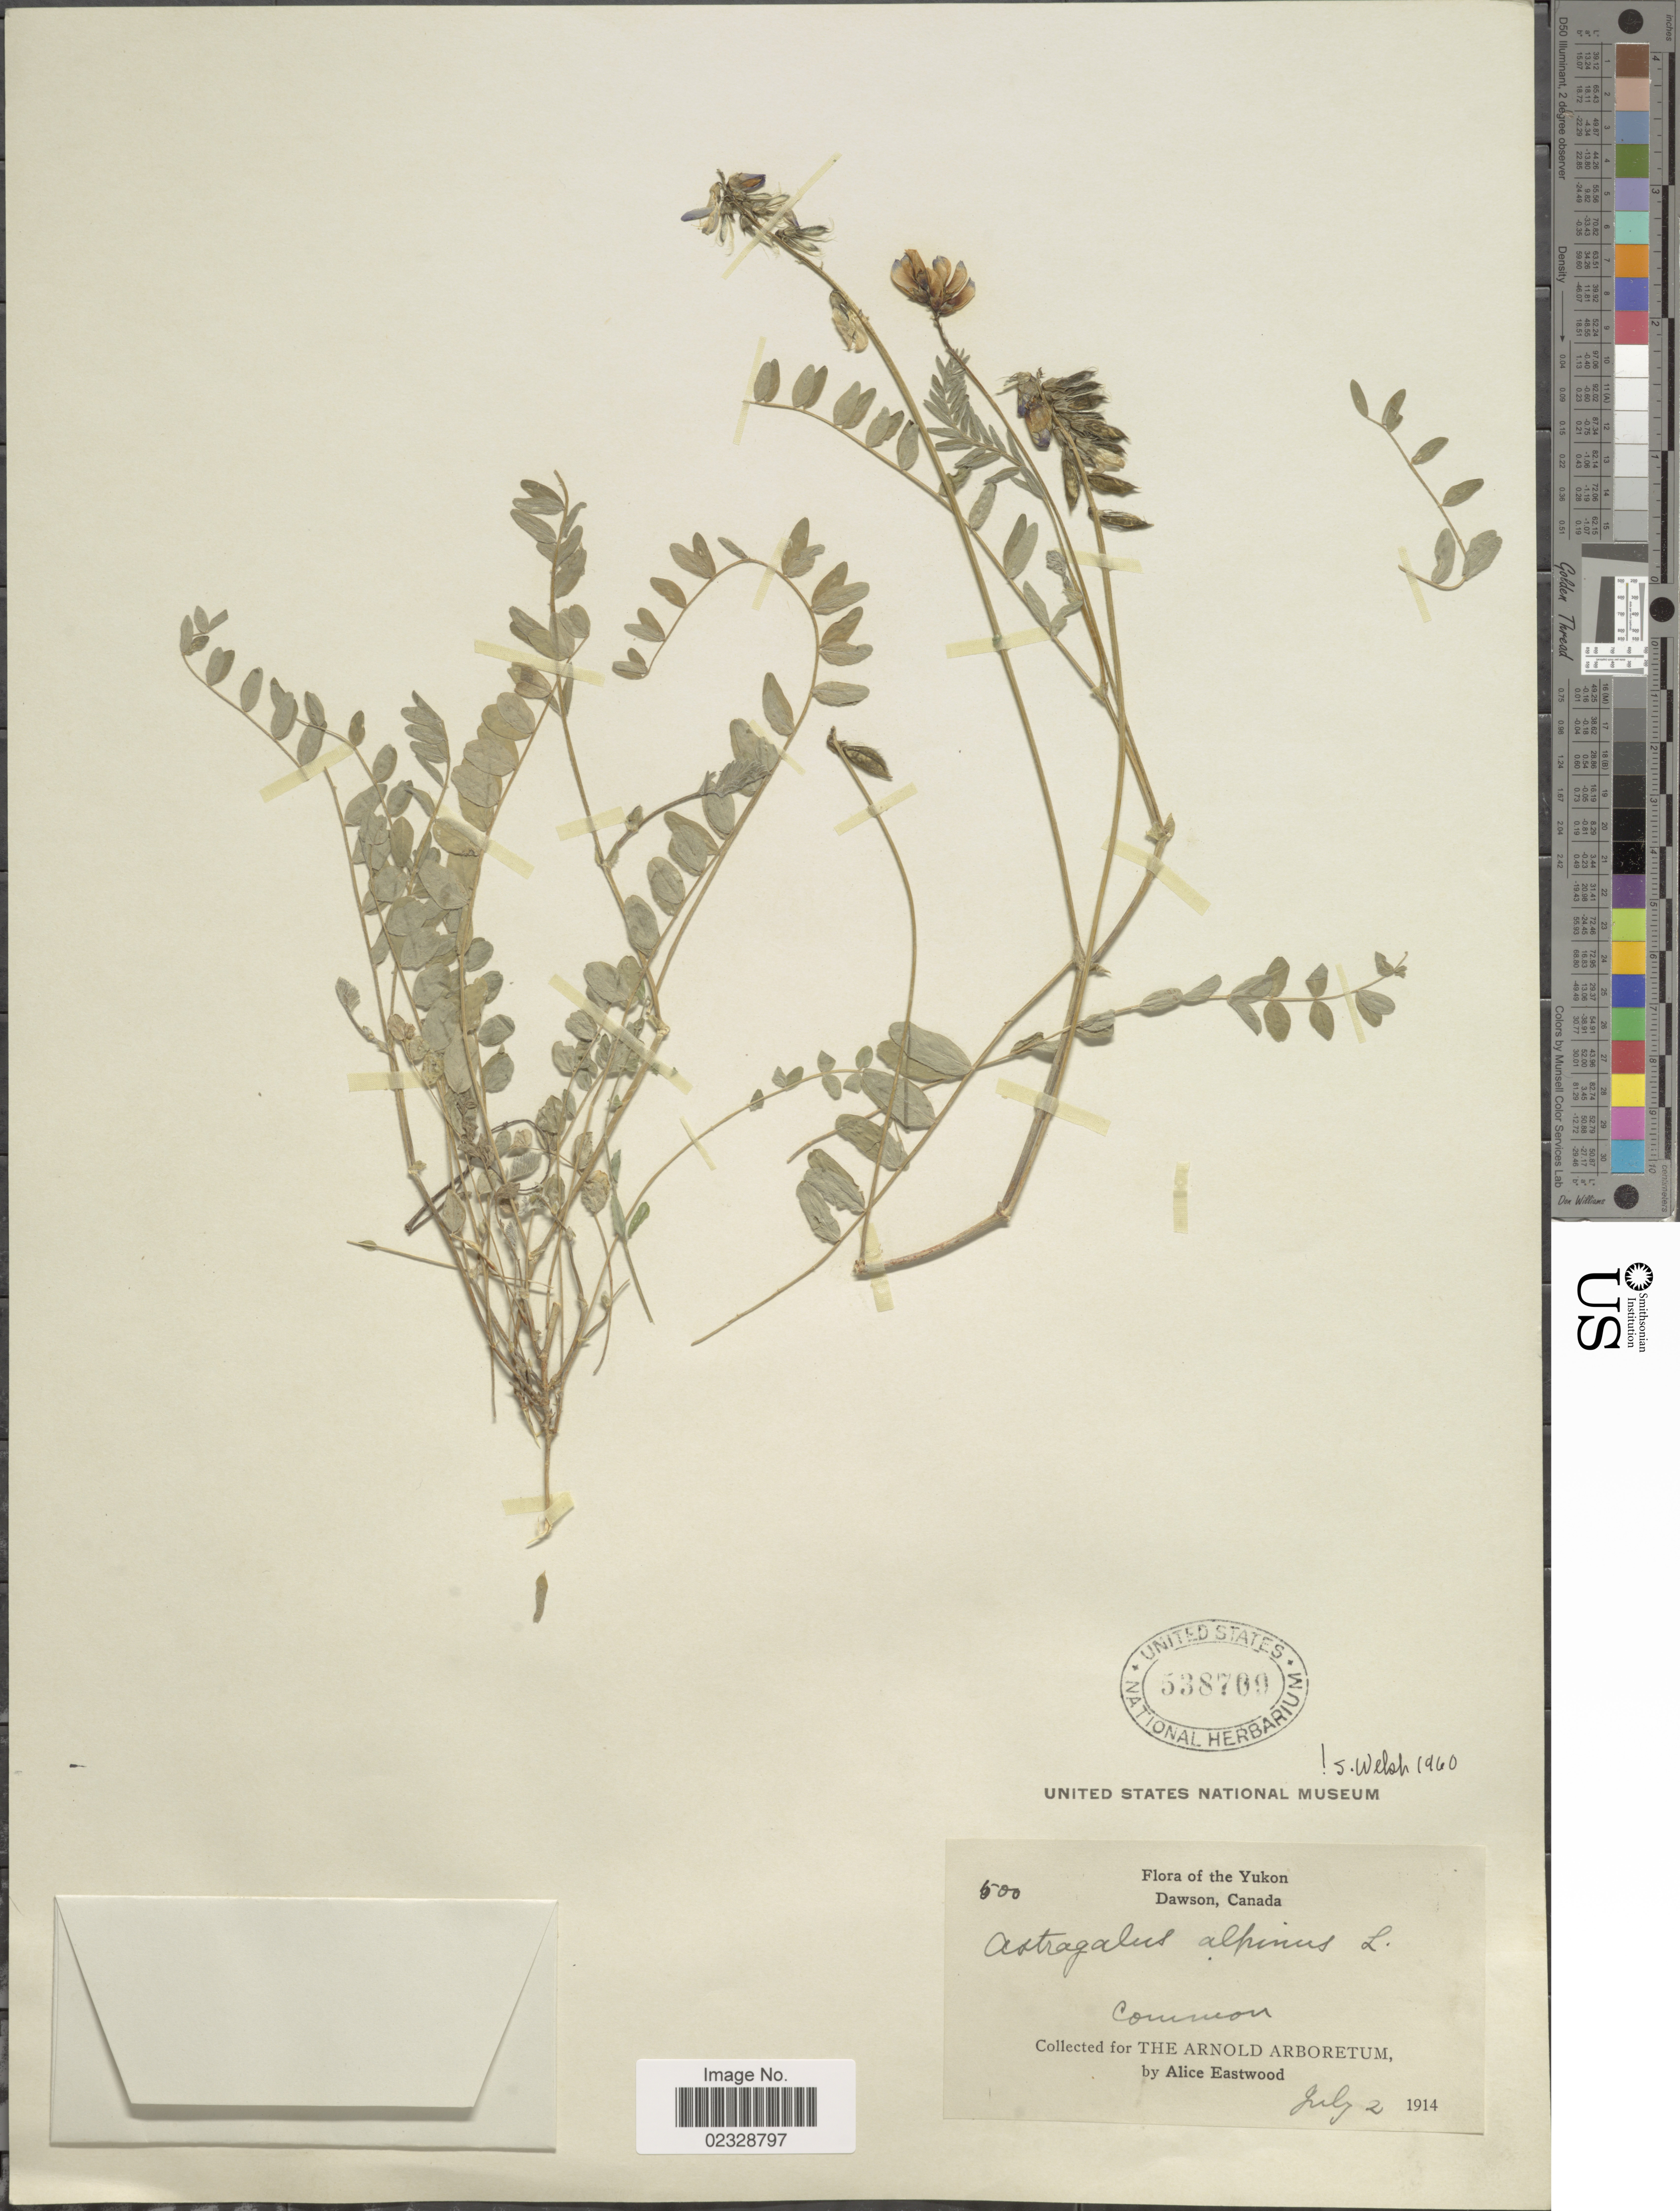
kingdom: Plantae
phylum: Tracheophyta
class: Magnoliopsida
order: Fabales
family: Fabaceae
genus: Astragalus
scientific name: Astragalus alpinus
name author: L.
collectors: A. Eastwood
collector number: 500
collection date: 1914-07-02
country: Canada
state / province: Yukon Territory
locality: Yukon, Dawson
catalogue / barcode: US 538709